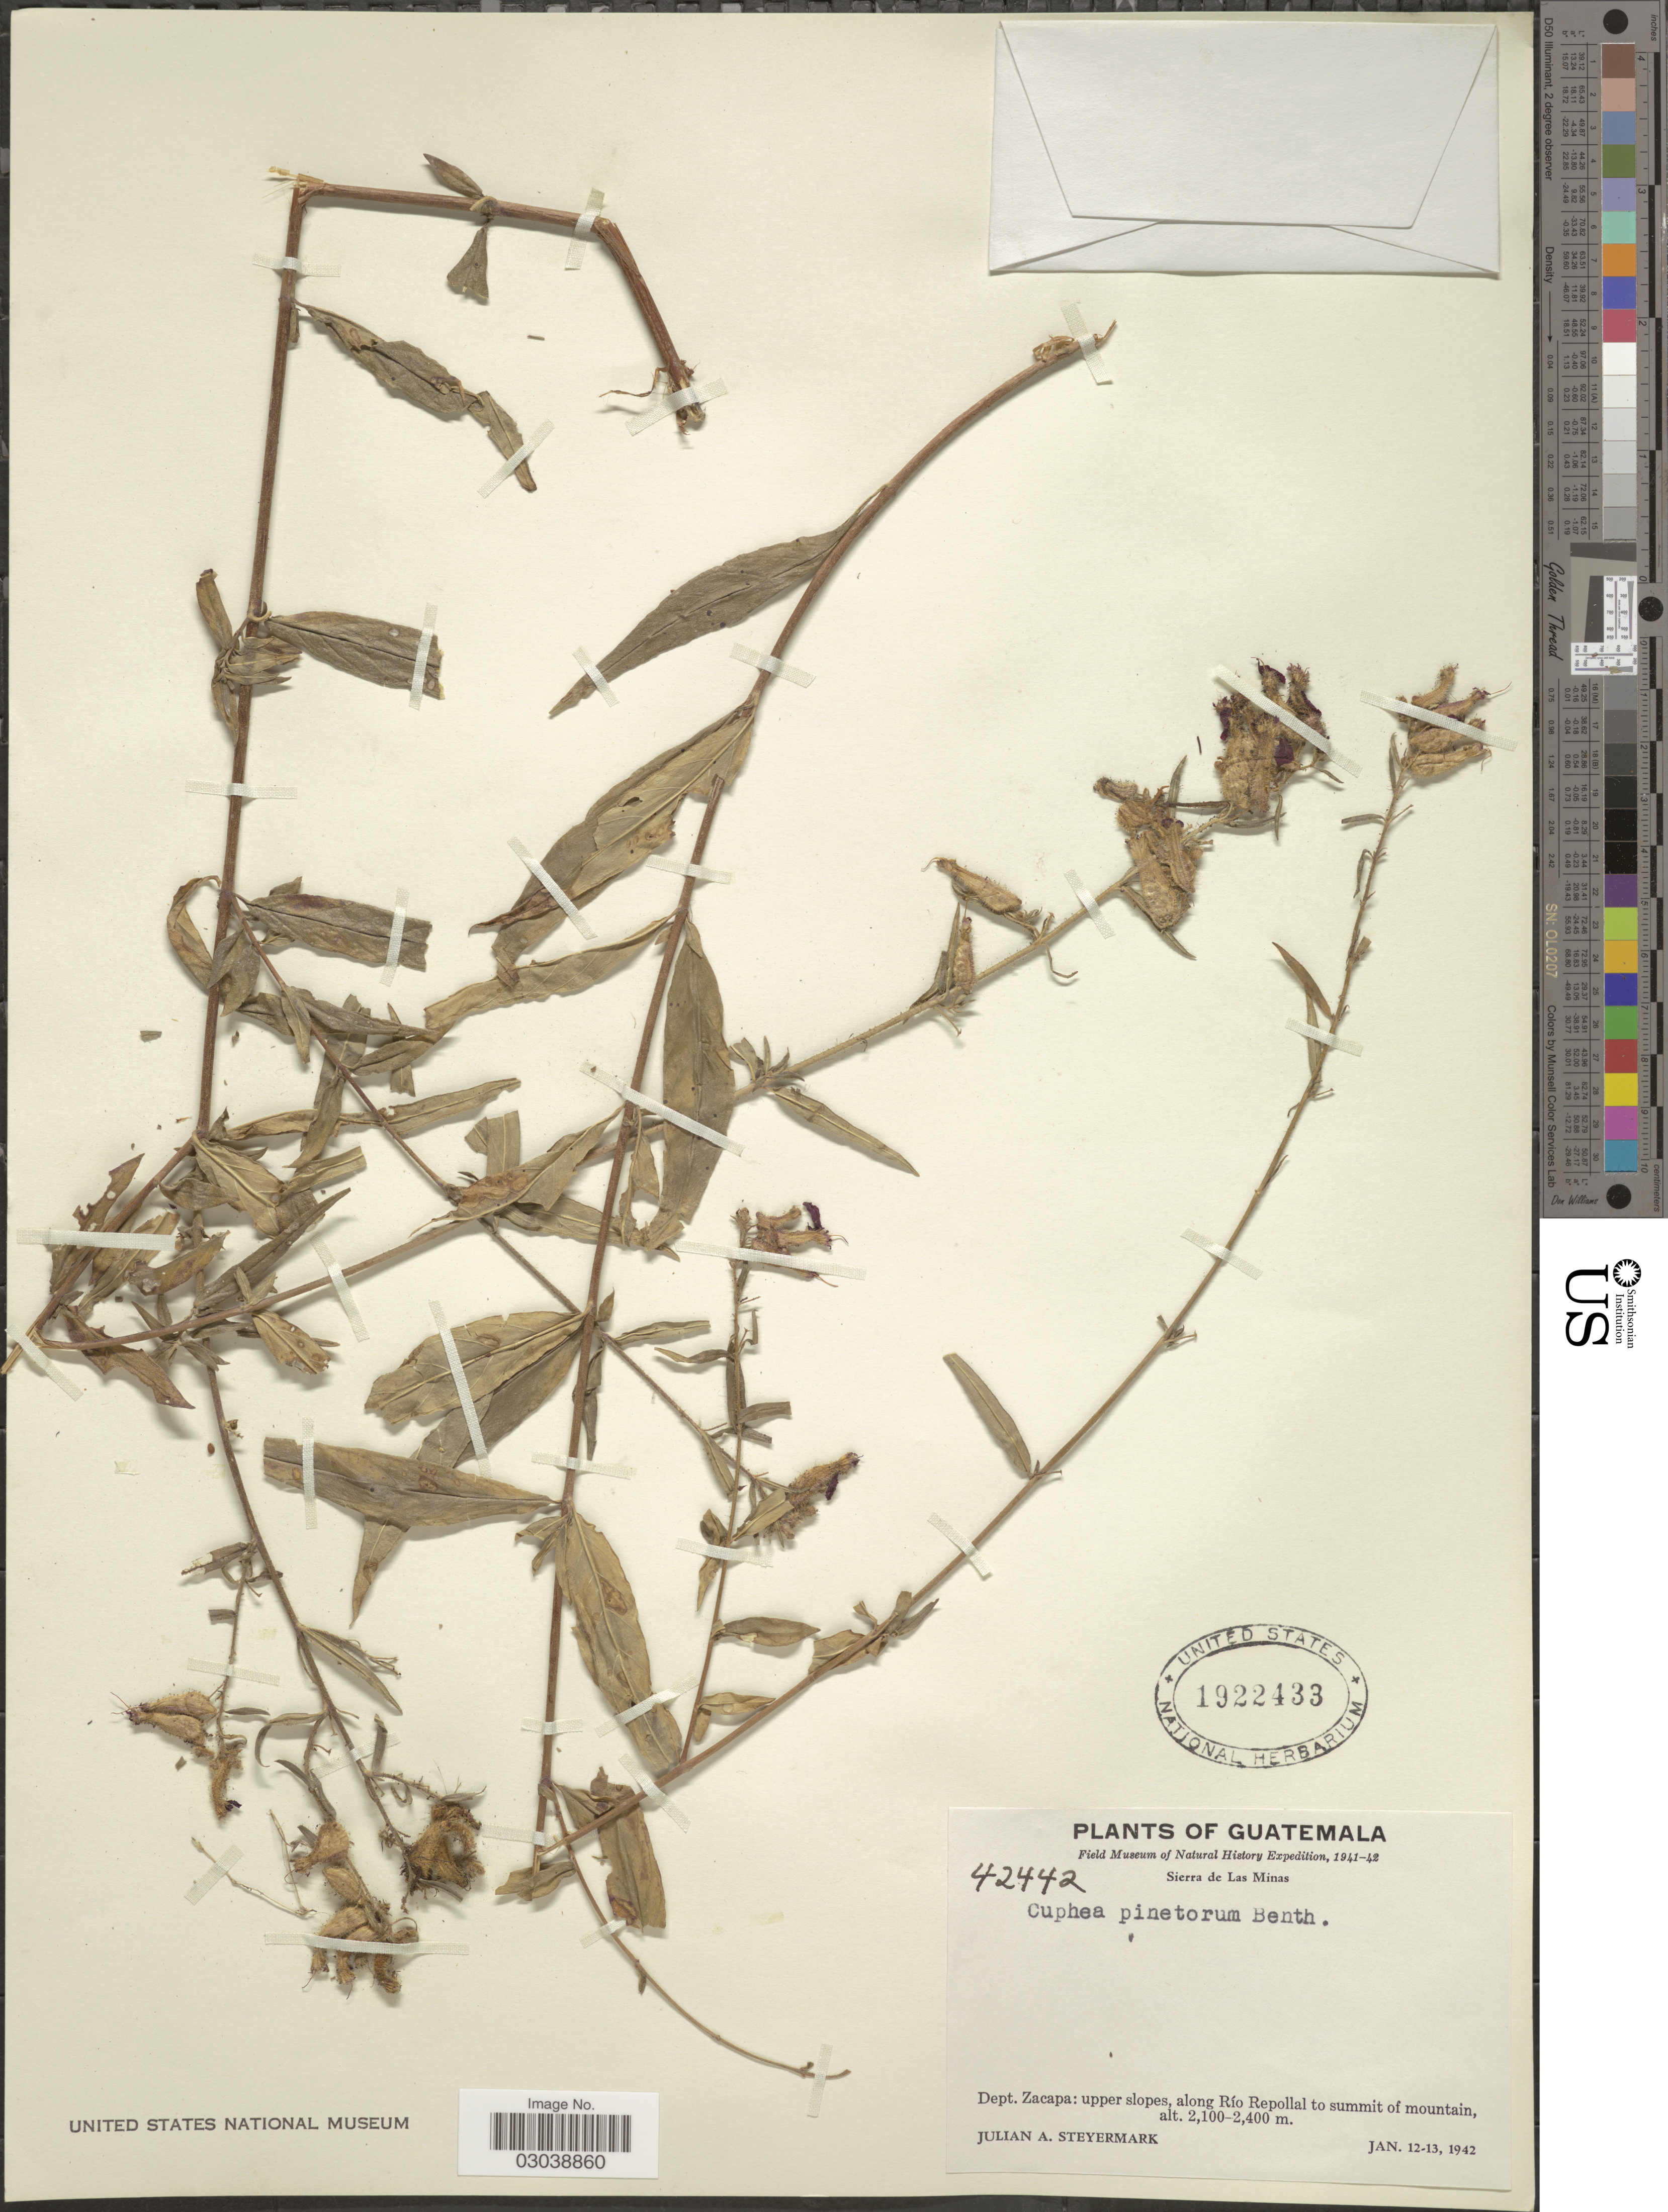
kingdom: Plantae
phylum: Tracheophyta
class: Magnoliopsida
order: Myrtales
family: Lythraceae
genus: Cuphea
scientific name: Cuphea pinetorum Benth.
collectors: J. Steyermark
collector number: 42442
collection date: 1942-01-12/1942-01-13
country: Guatemala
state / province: Zacapa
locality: Sierra Las Minas. Dept. Zacapa: upper slopes, along Río Repollal to summit of mountain.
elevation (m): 2100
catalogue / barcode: US 1922433